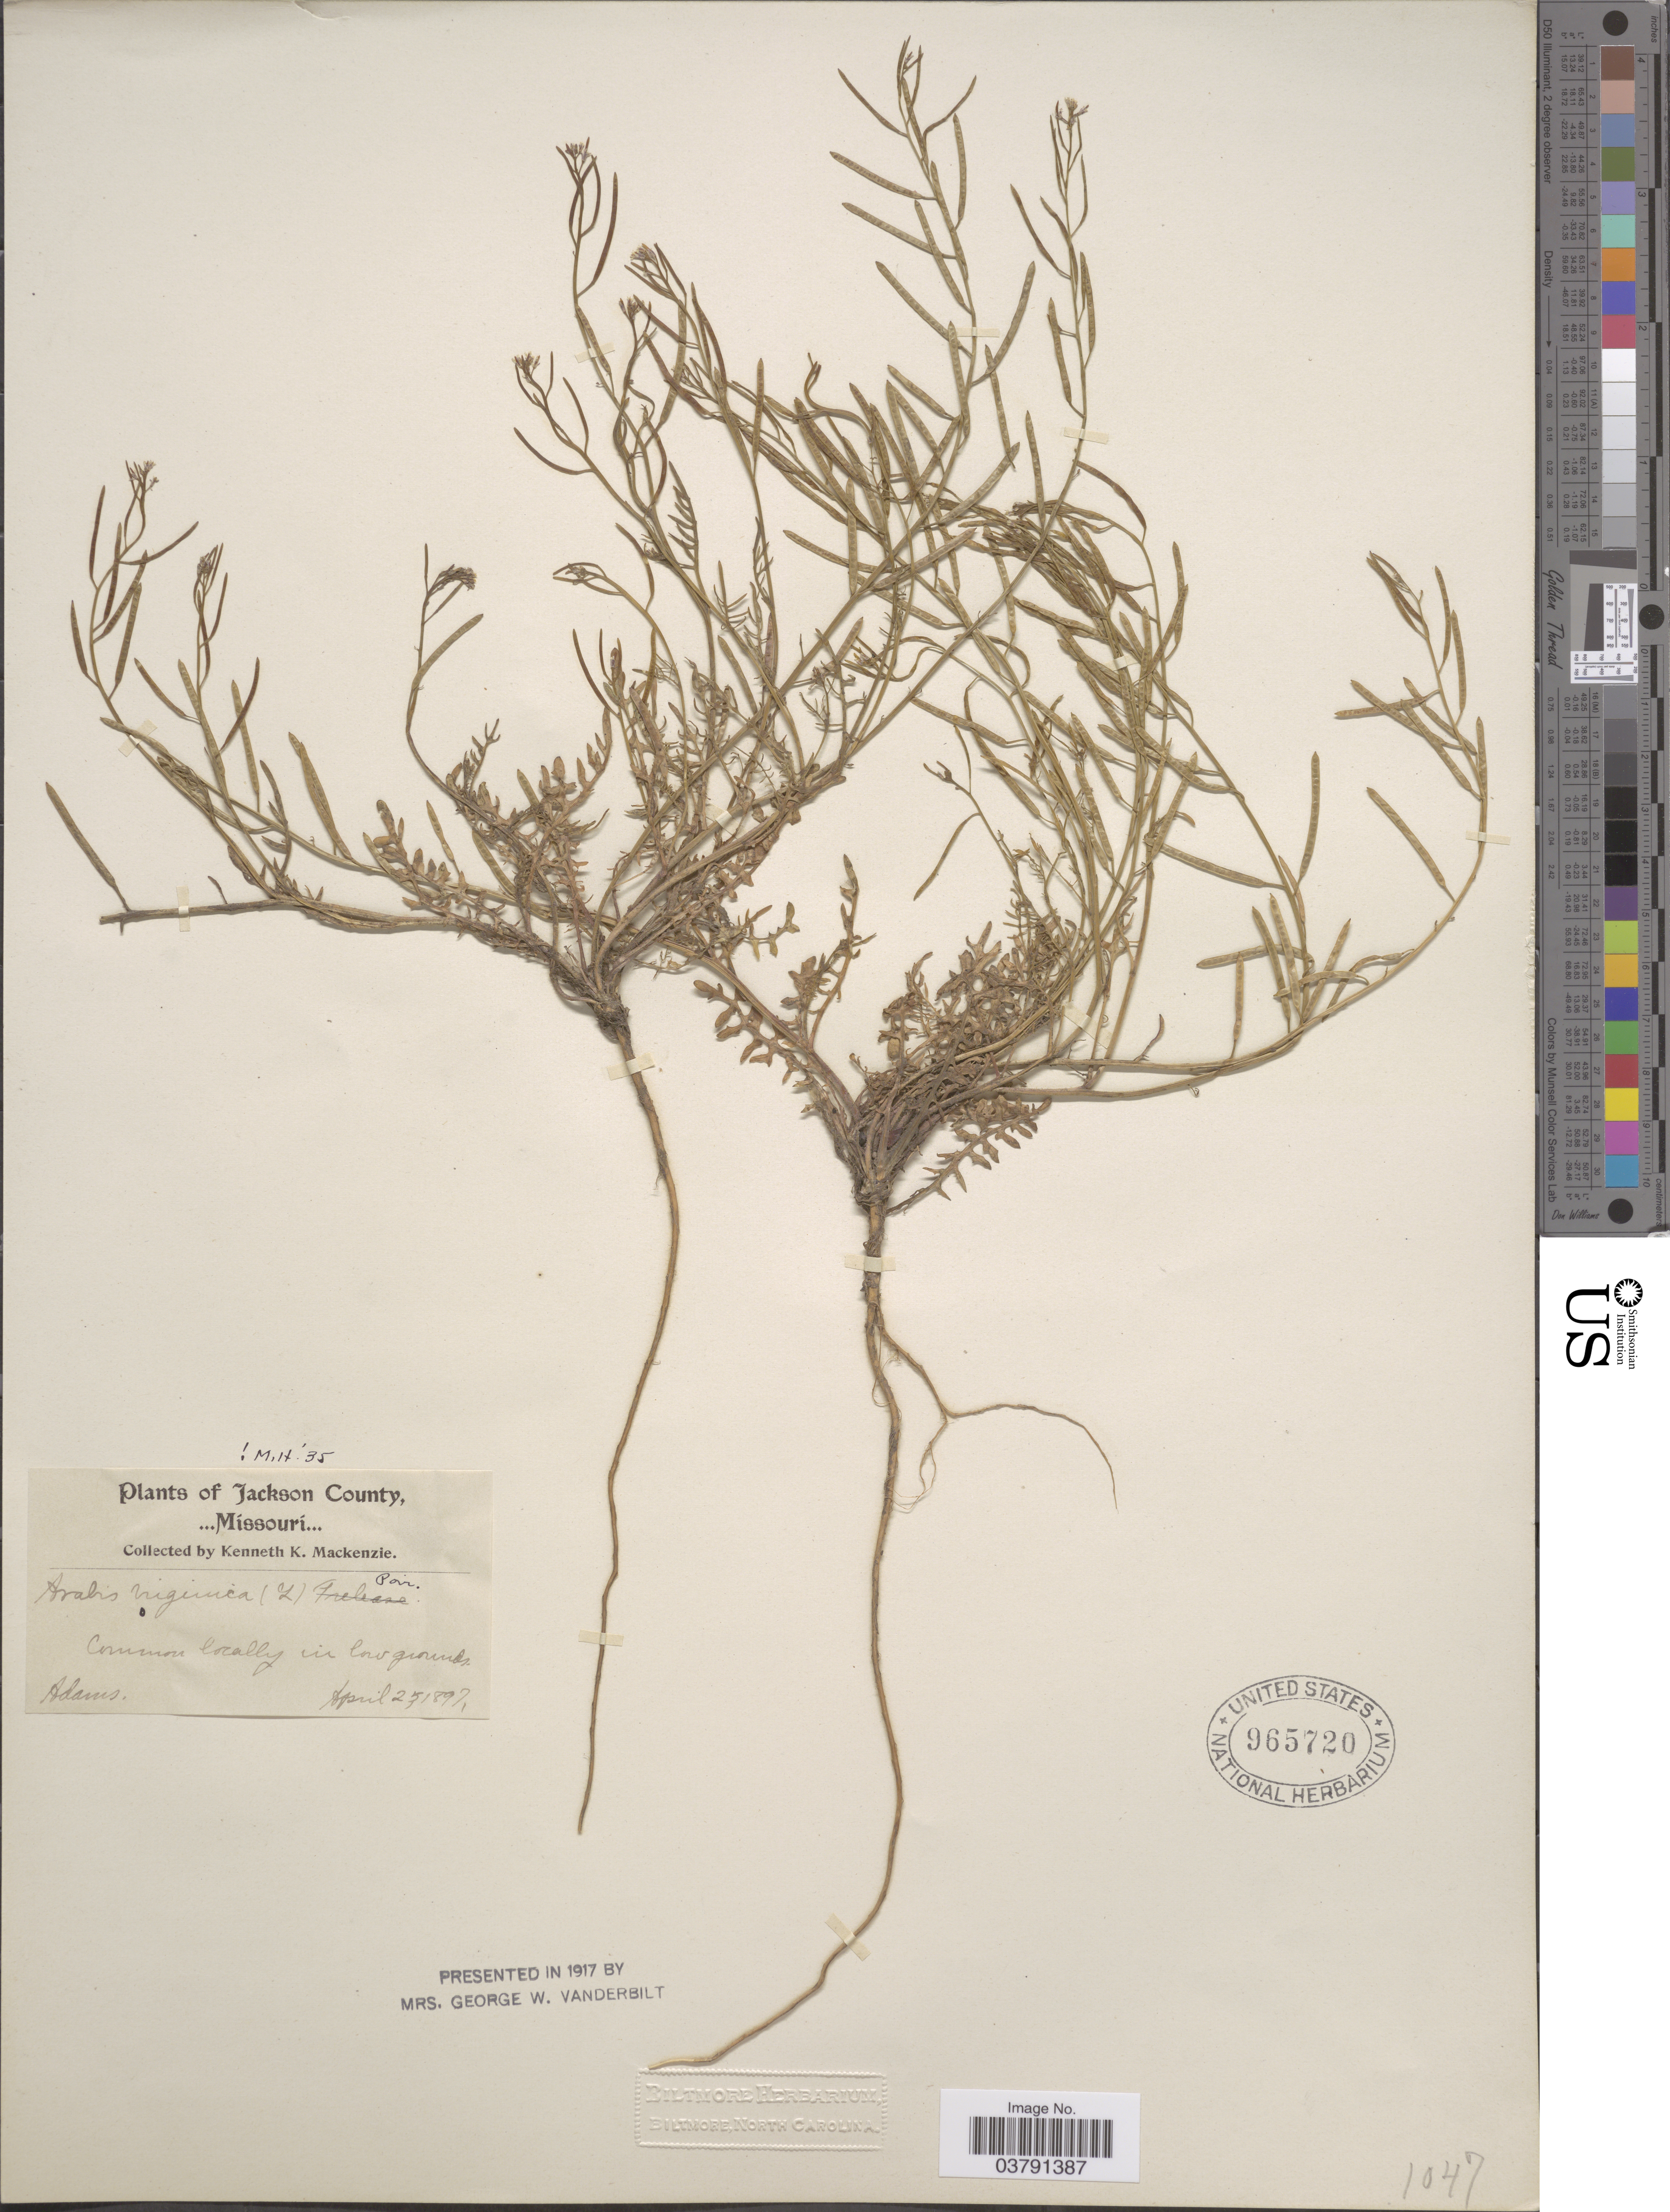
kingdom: Plantae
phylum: Tracheophyta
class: Magnoliopsida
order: Brassicales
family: Brassicaceae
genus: Planodes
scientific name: Planodes virginicum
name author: (L.) Greene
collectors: K. K. Mackenzie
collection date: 1897-04-25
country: United States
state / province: Missouri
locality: Jackson County. Adams.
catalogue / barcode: US 965720